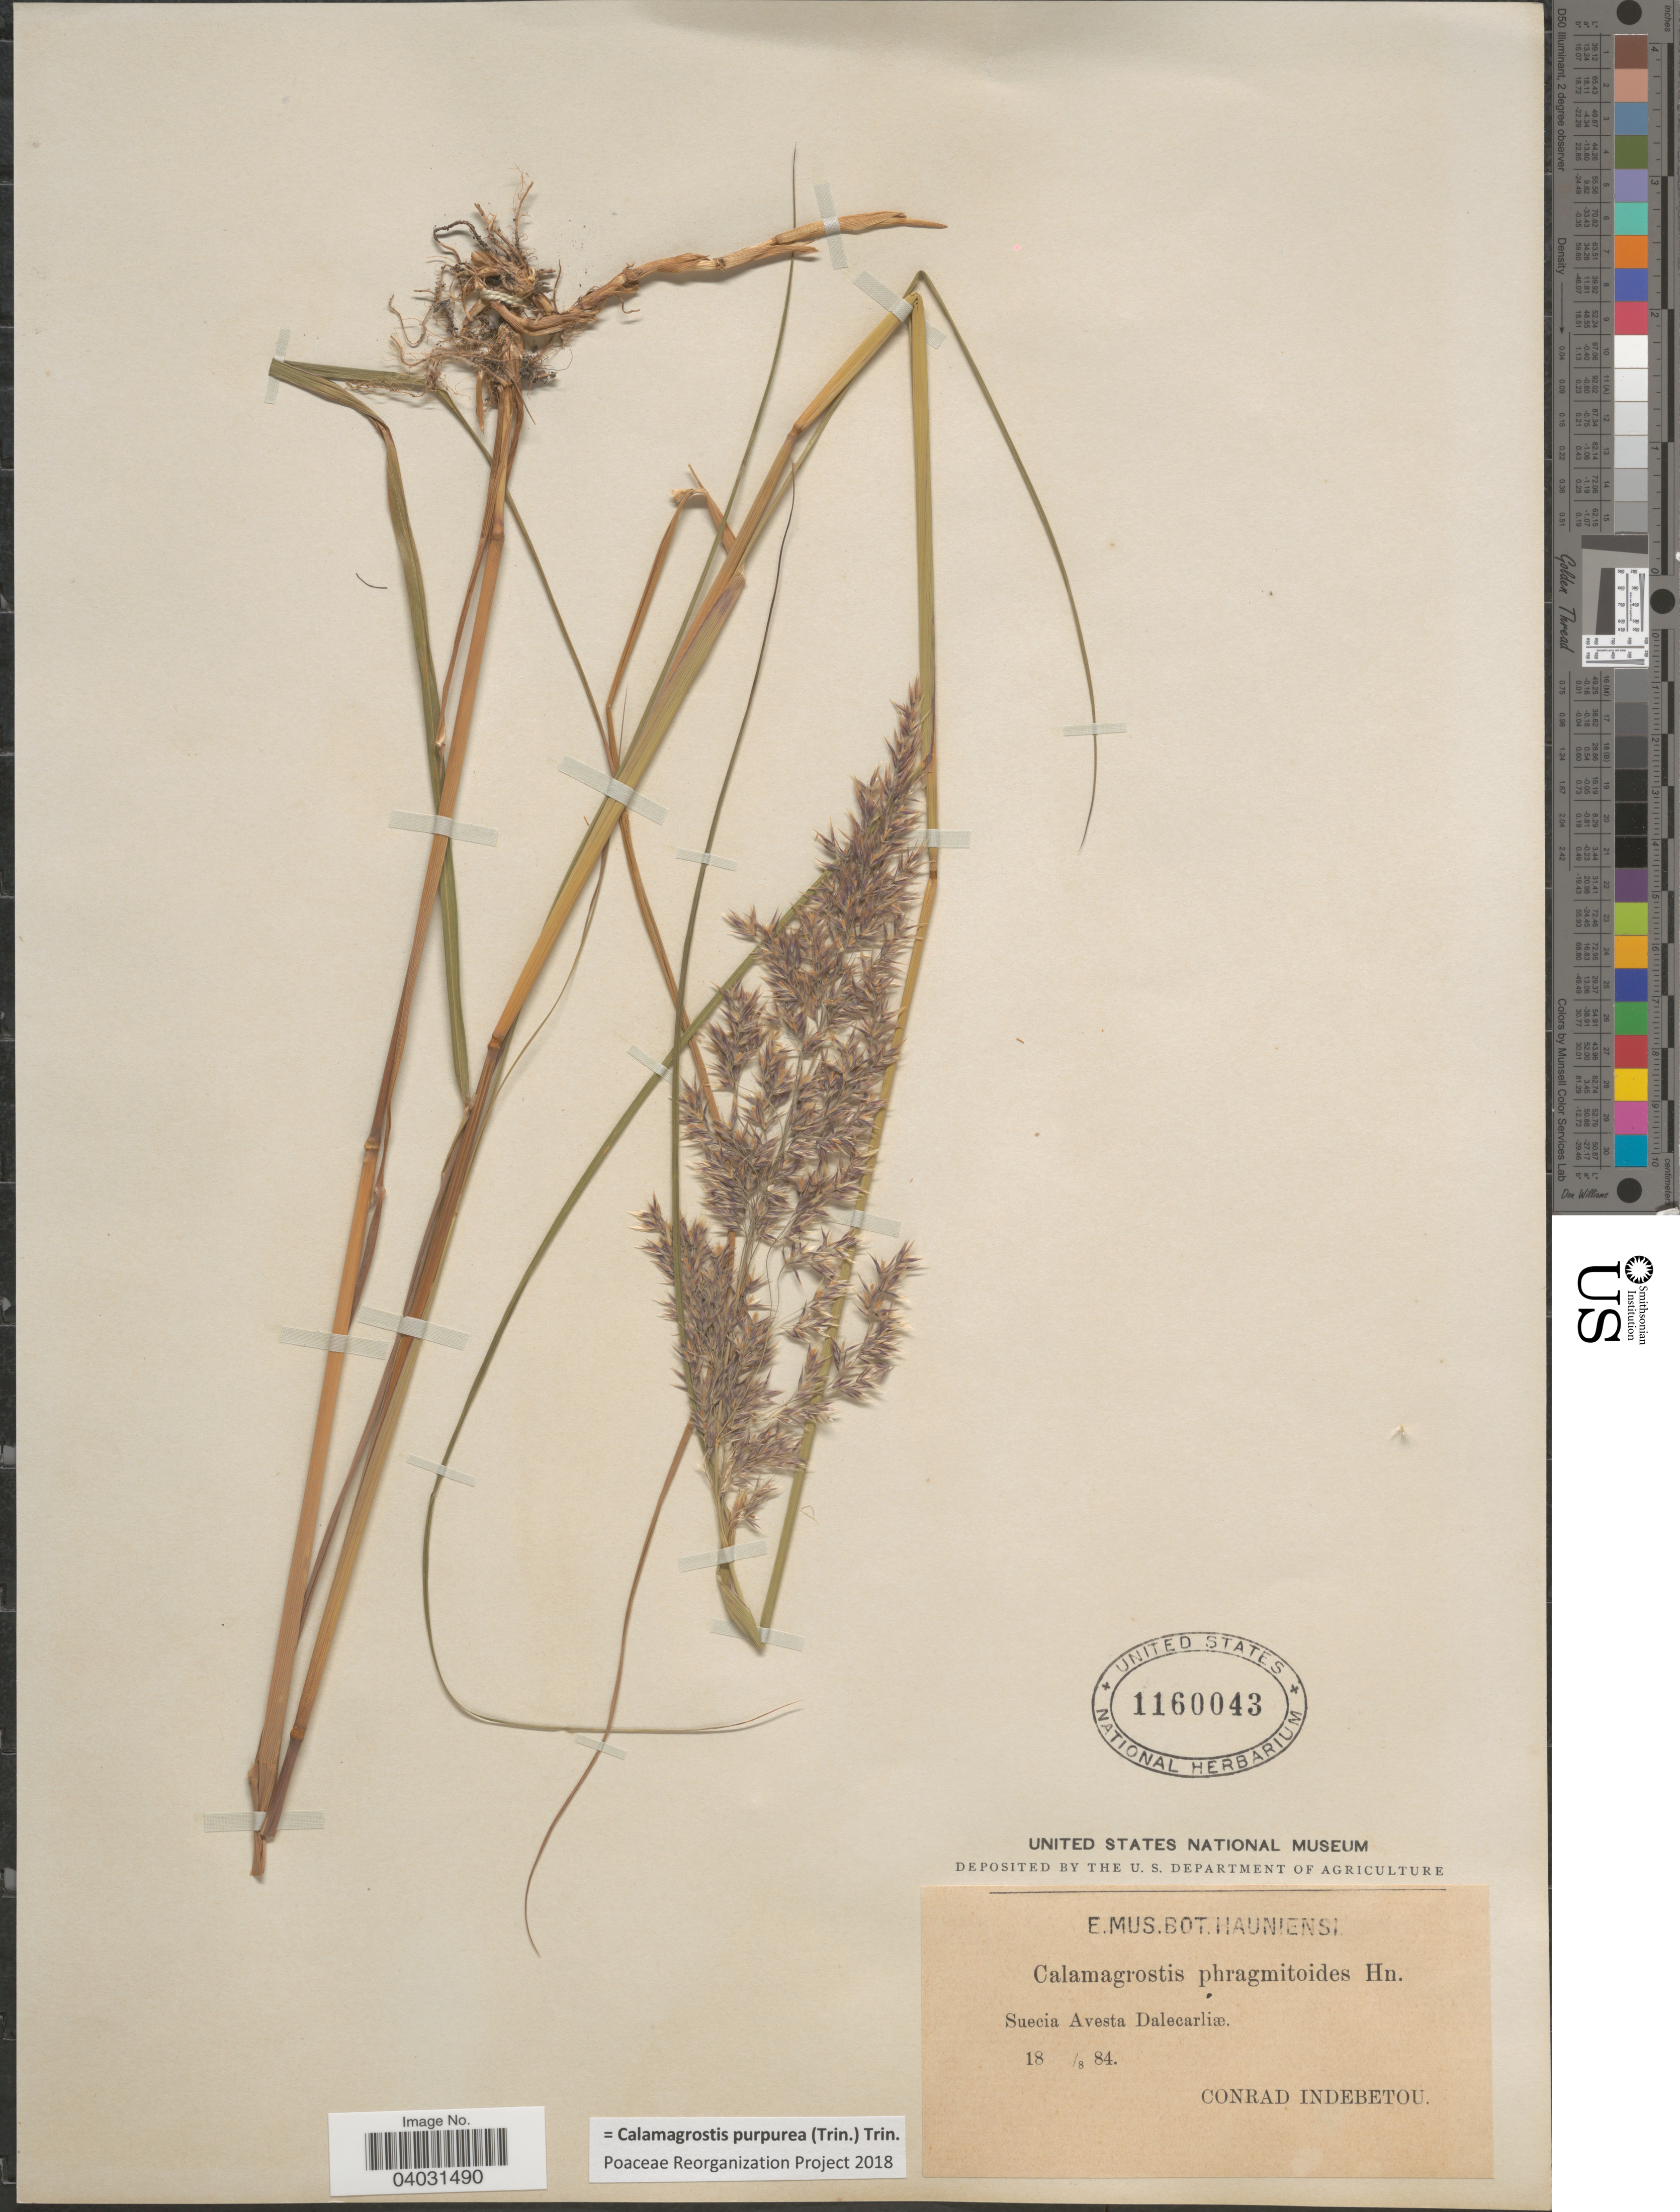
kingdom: Plantae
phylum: Tracheophyta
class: Liliopsida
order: Poales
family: Poaceae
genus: Calamagrostis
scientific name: Calamagrostis purpurea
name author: (Trin.) Trin.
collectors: C. Indebetou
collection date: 1884-08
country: Sweden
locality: Suecia Avesta Dalecarliæ.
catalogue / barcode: US 1160043